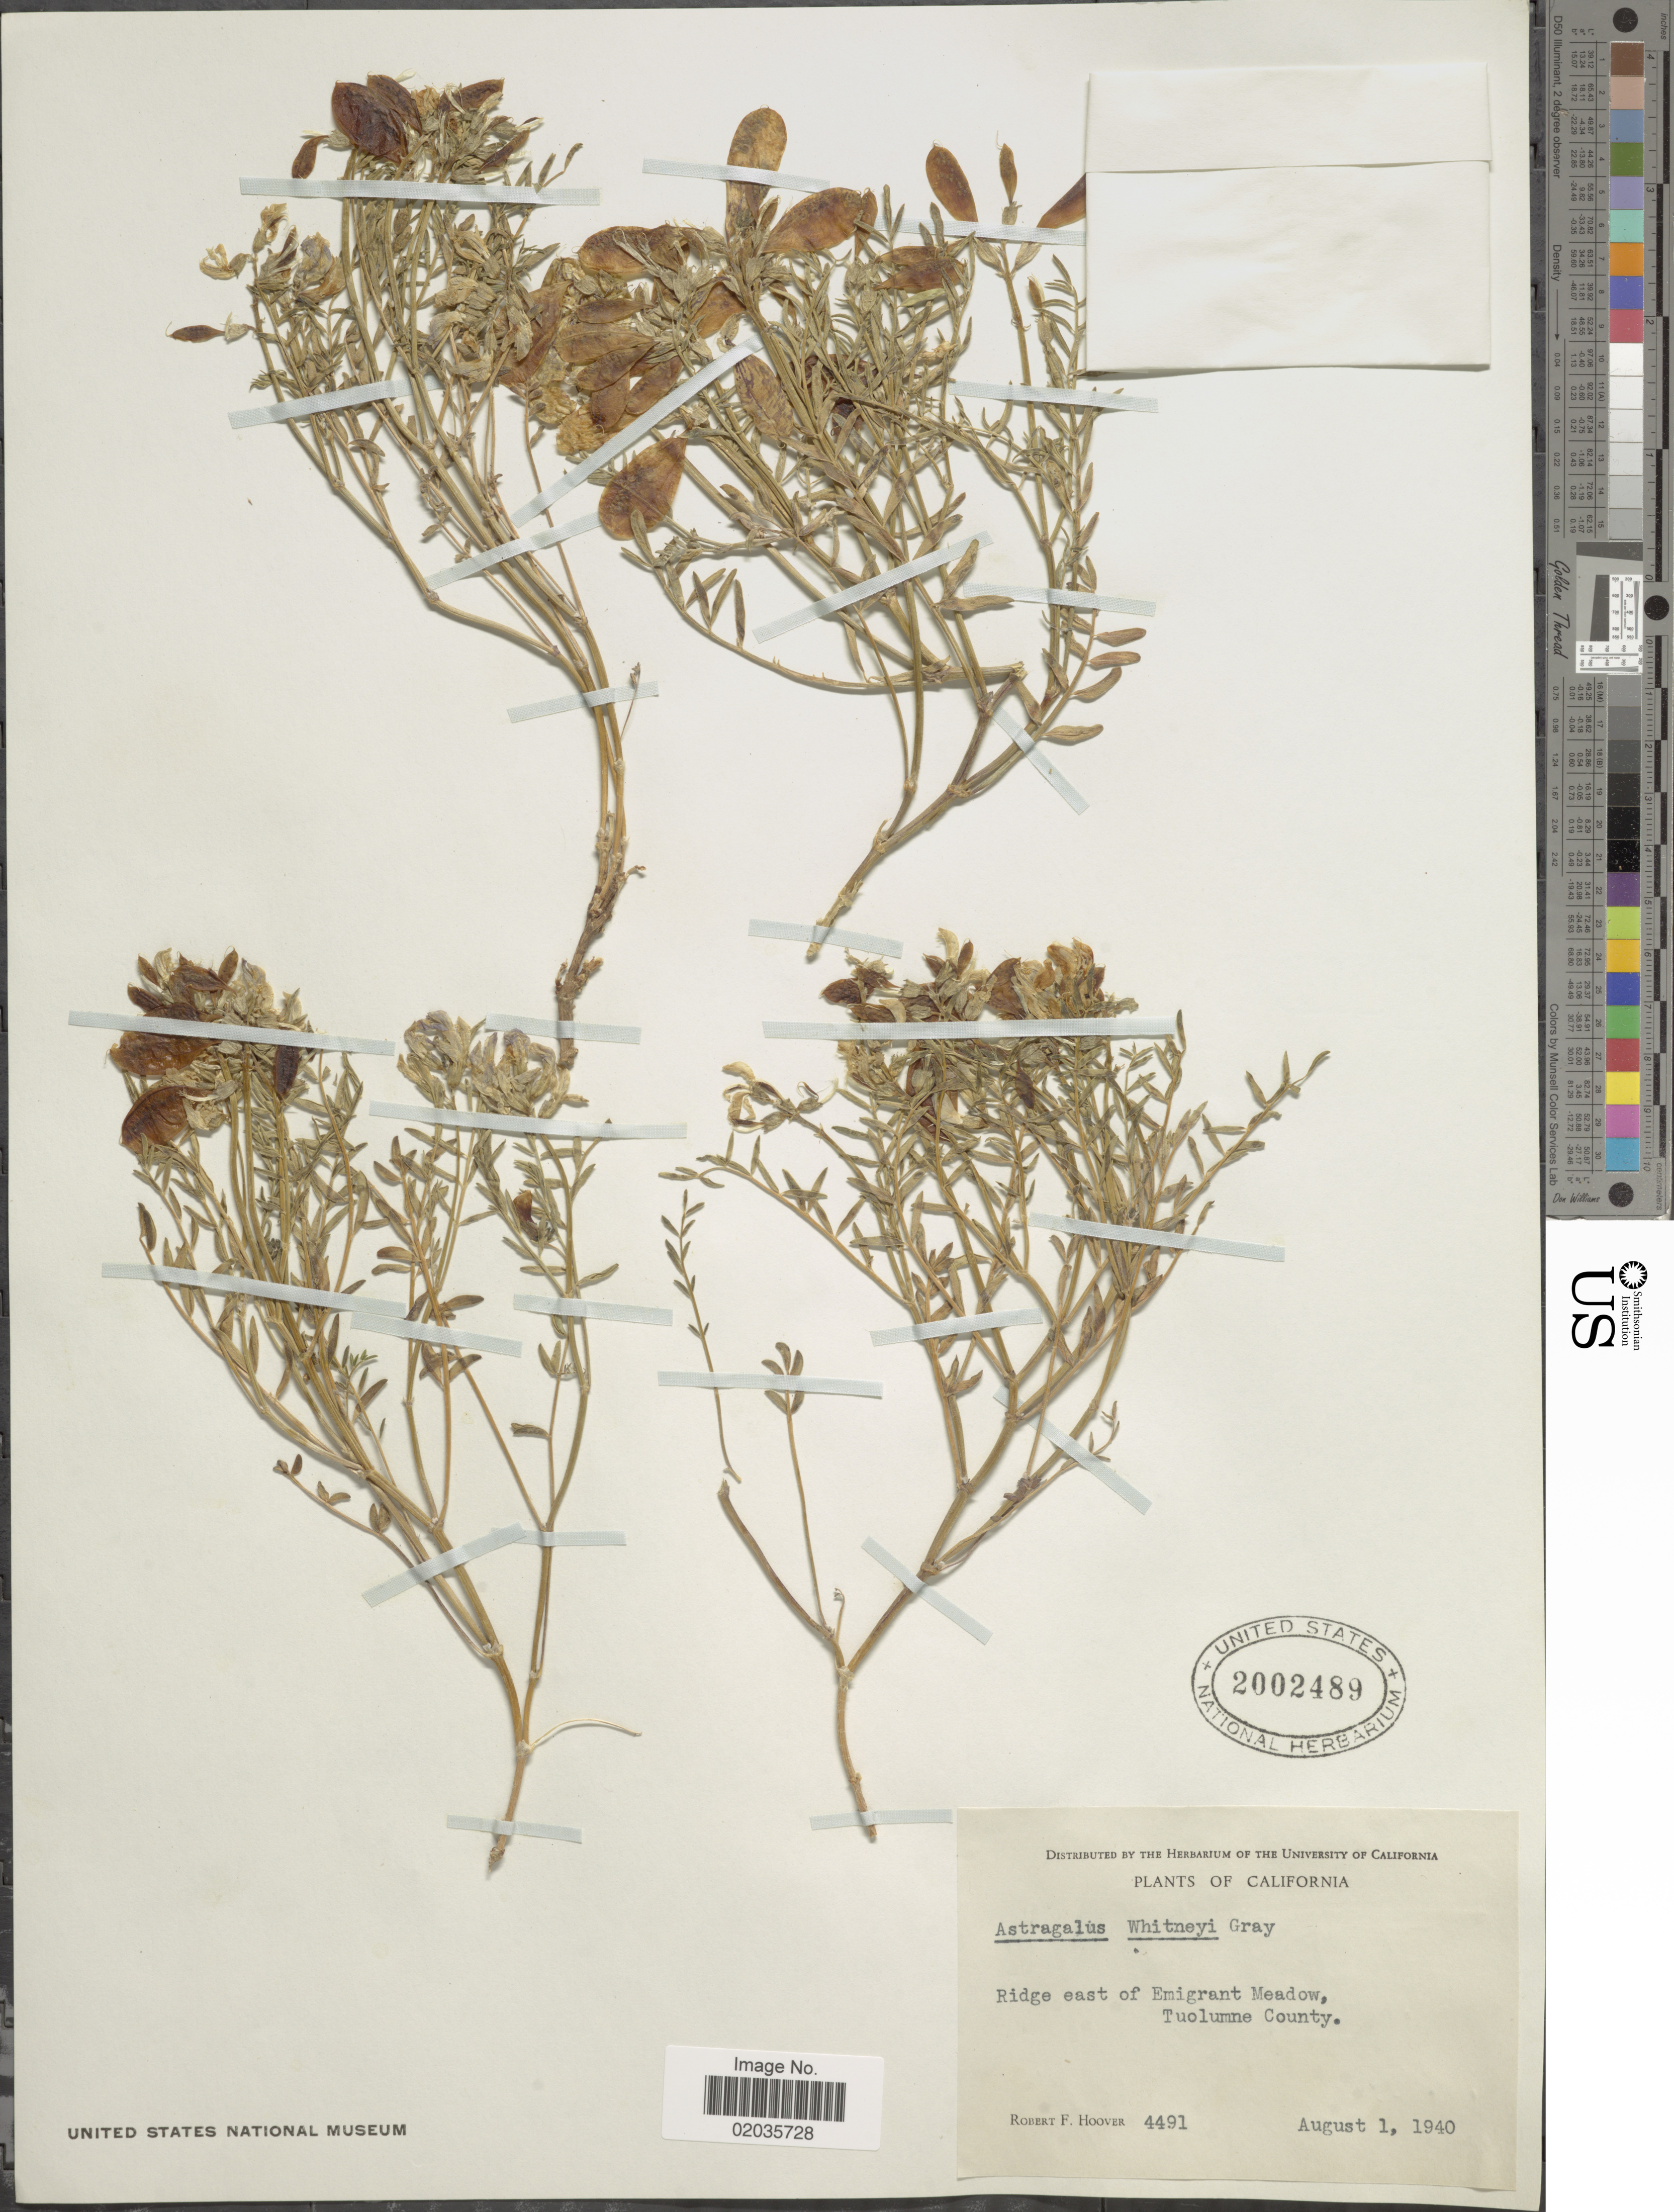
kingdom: Plantae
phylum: Tracheophyta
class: Magnoliopsida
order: Fabales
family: Fabaceae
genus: Astragalus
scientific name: Astragalus whitneyi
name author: A. Gray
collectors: R. F. Hoover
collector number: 4491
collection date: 1940-08-01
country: United States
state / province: California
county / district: Tuolumne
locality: Ridge east of Emigrant Meadow, Tuolumne County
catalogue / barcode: US 2002489